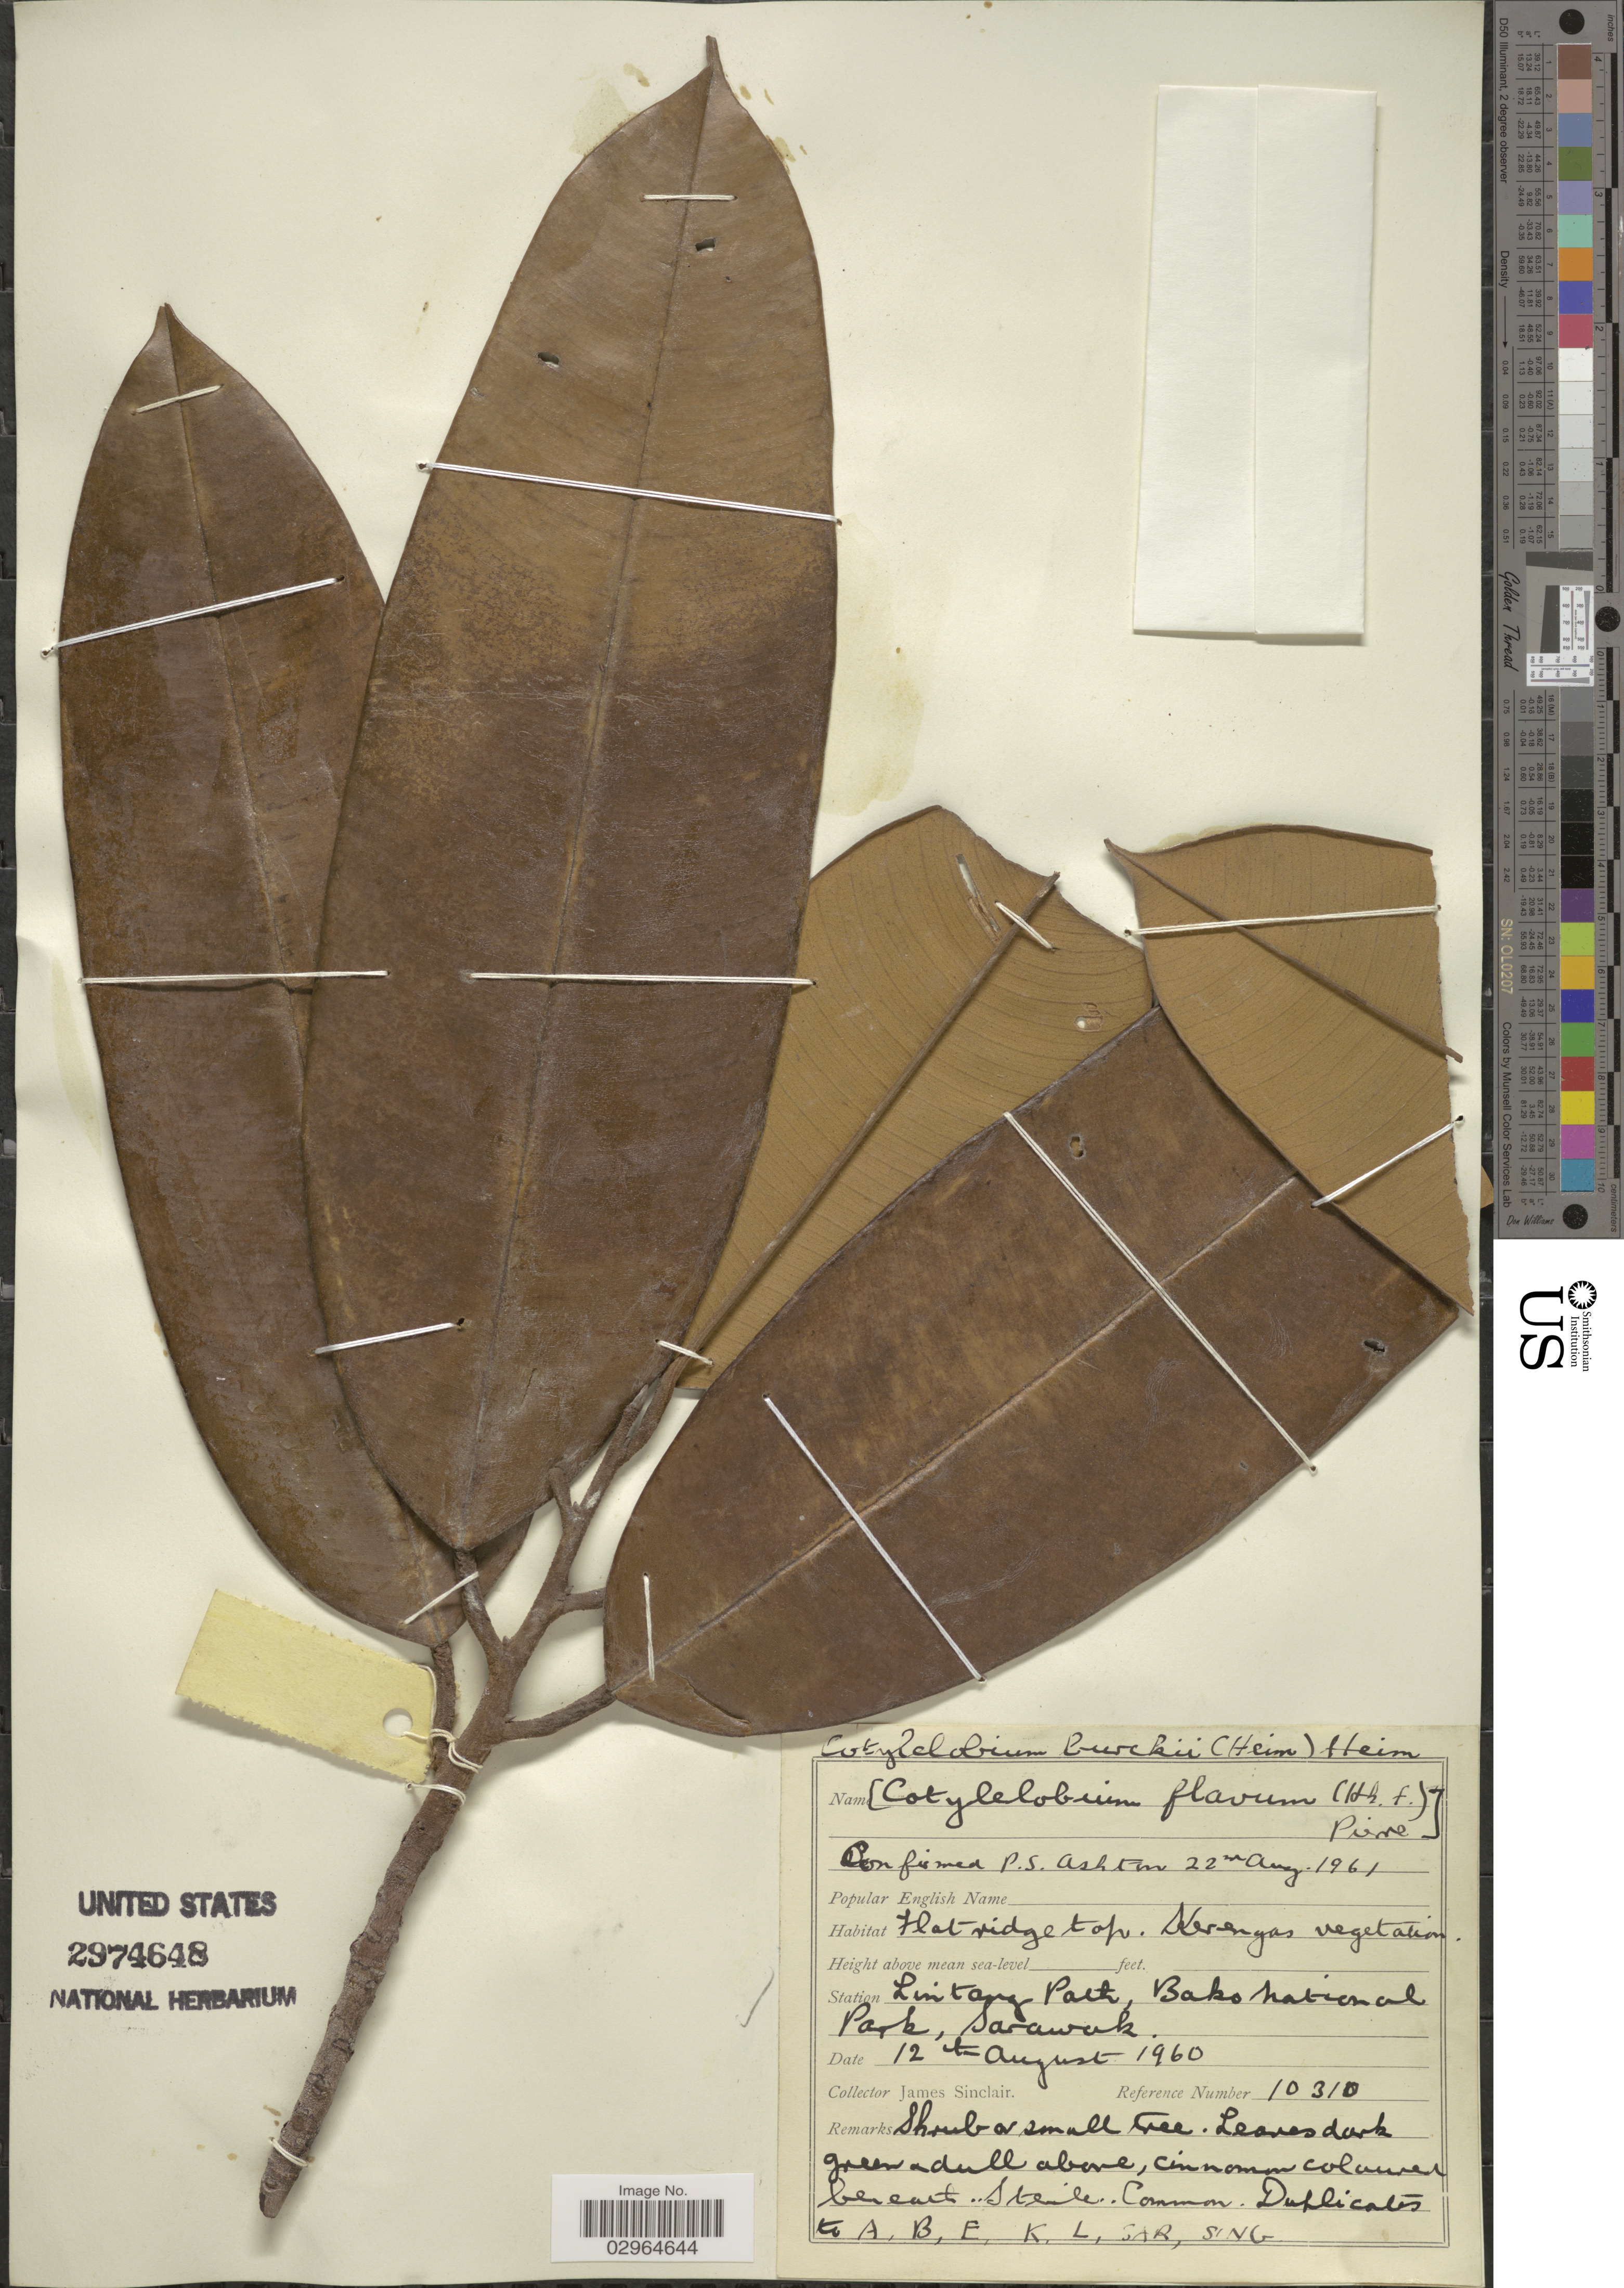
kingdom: Plantae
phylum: Tracheophyta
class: Magnoliopsida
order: Malvales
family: Dipterocarpaceae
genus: Cotylelobium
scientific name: Cotylelobium flavum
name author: Pierre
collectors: J. Sinclair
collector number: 10310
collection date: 1960-08-12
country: Malaysia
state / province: Sarawak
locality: Station Lintang Path, Bako National Park.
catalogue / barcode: US 2974648